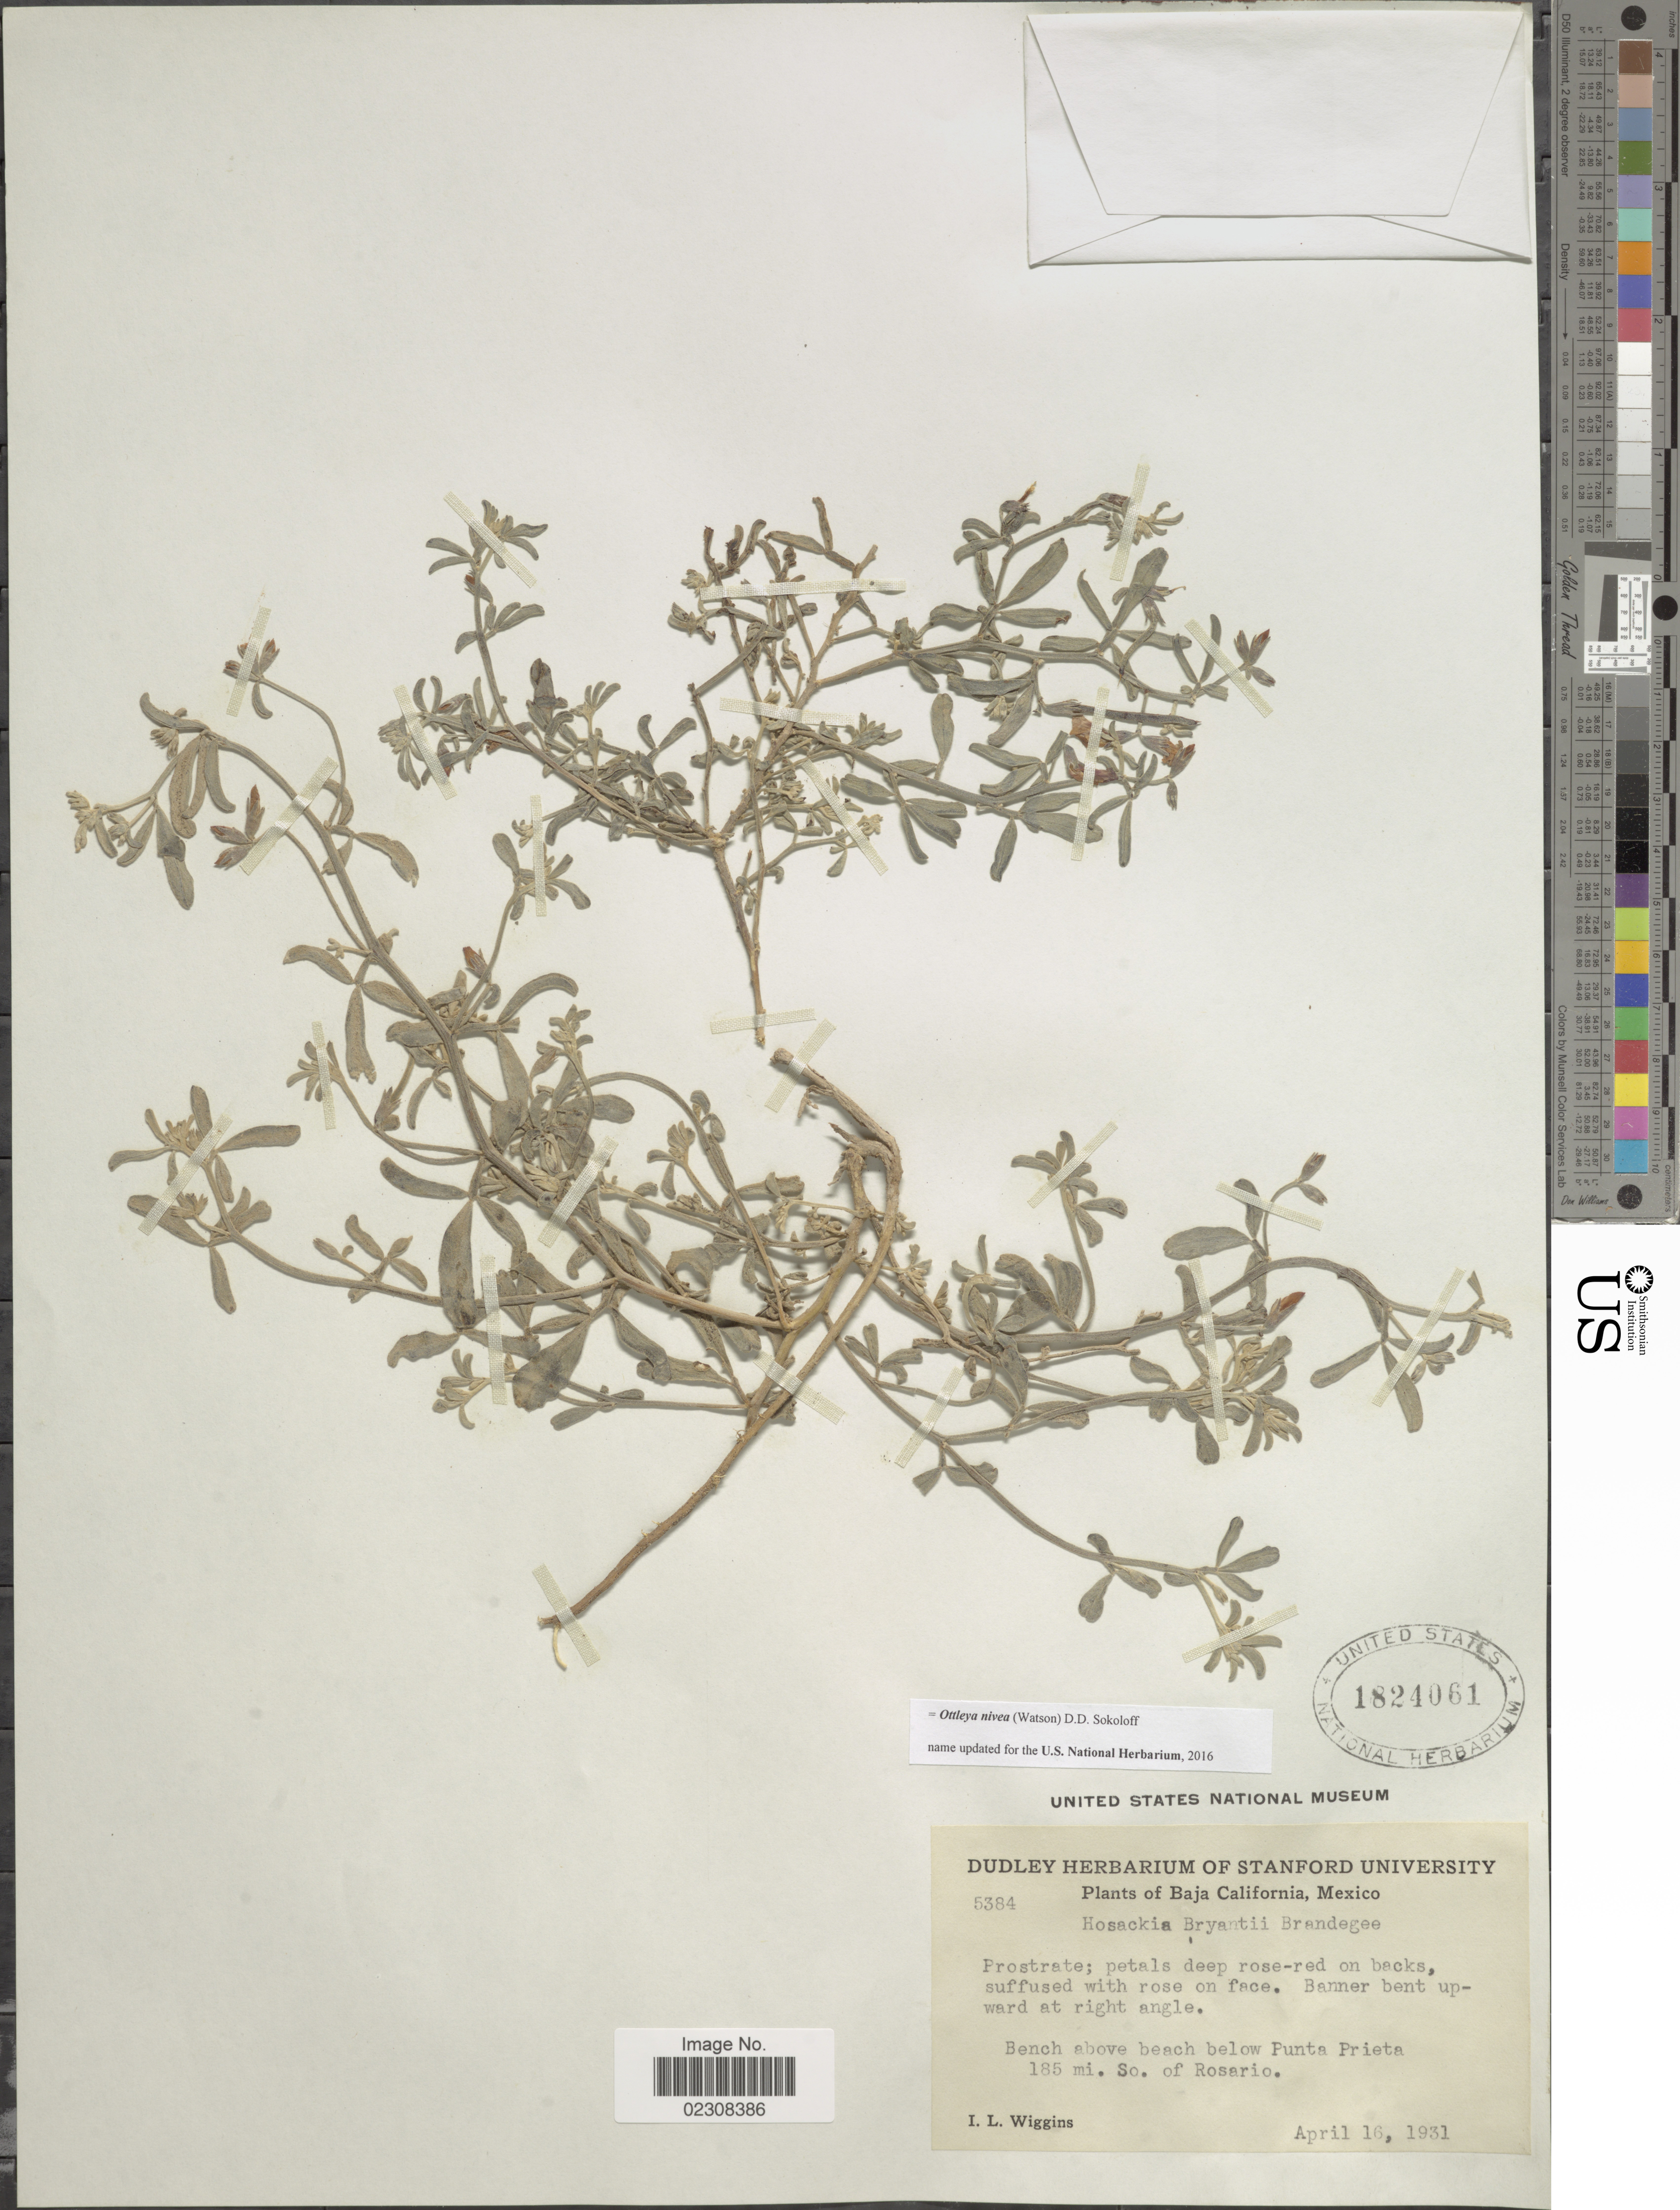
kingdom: Plantae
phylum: Tracheophyta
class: Magnoliopsida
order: Fabales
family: Fabaceae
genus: Ottleya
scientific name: Ottleya nivea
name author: (Watson) D.D. Sokoloff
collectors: I. L. Wiggins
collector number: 5384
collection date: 1931-04-16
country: Mexico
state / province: Baja California Norte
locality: Bench above beach below Punta Prieta 185 mi So of Rosario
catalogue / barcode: US 1824061